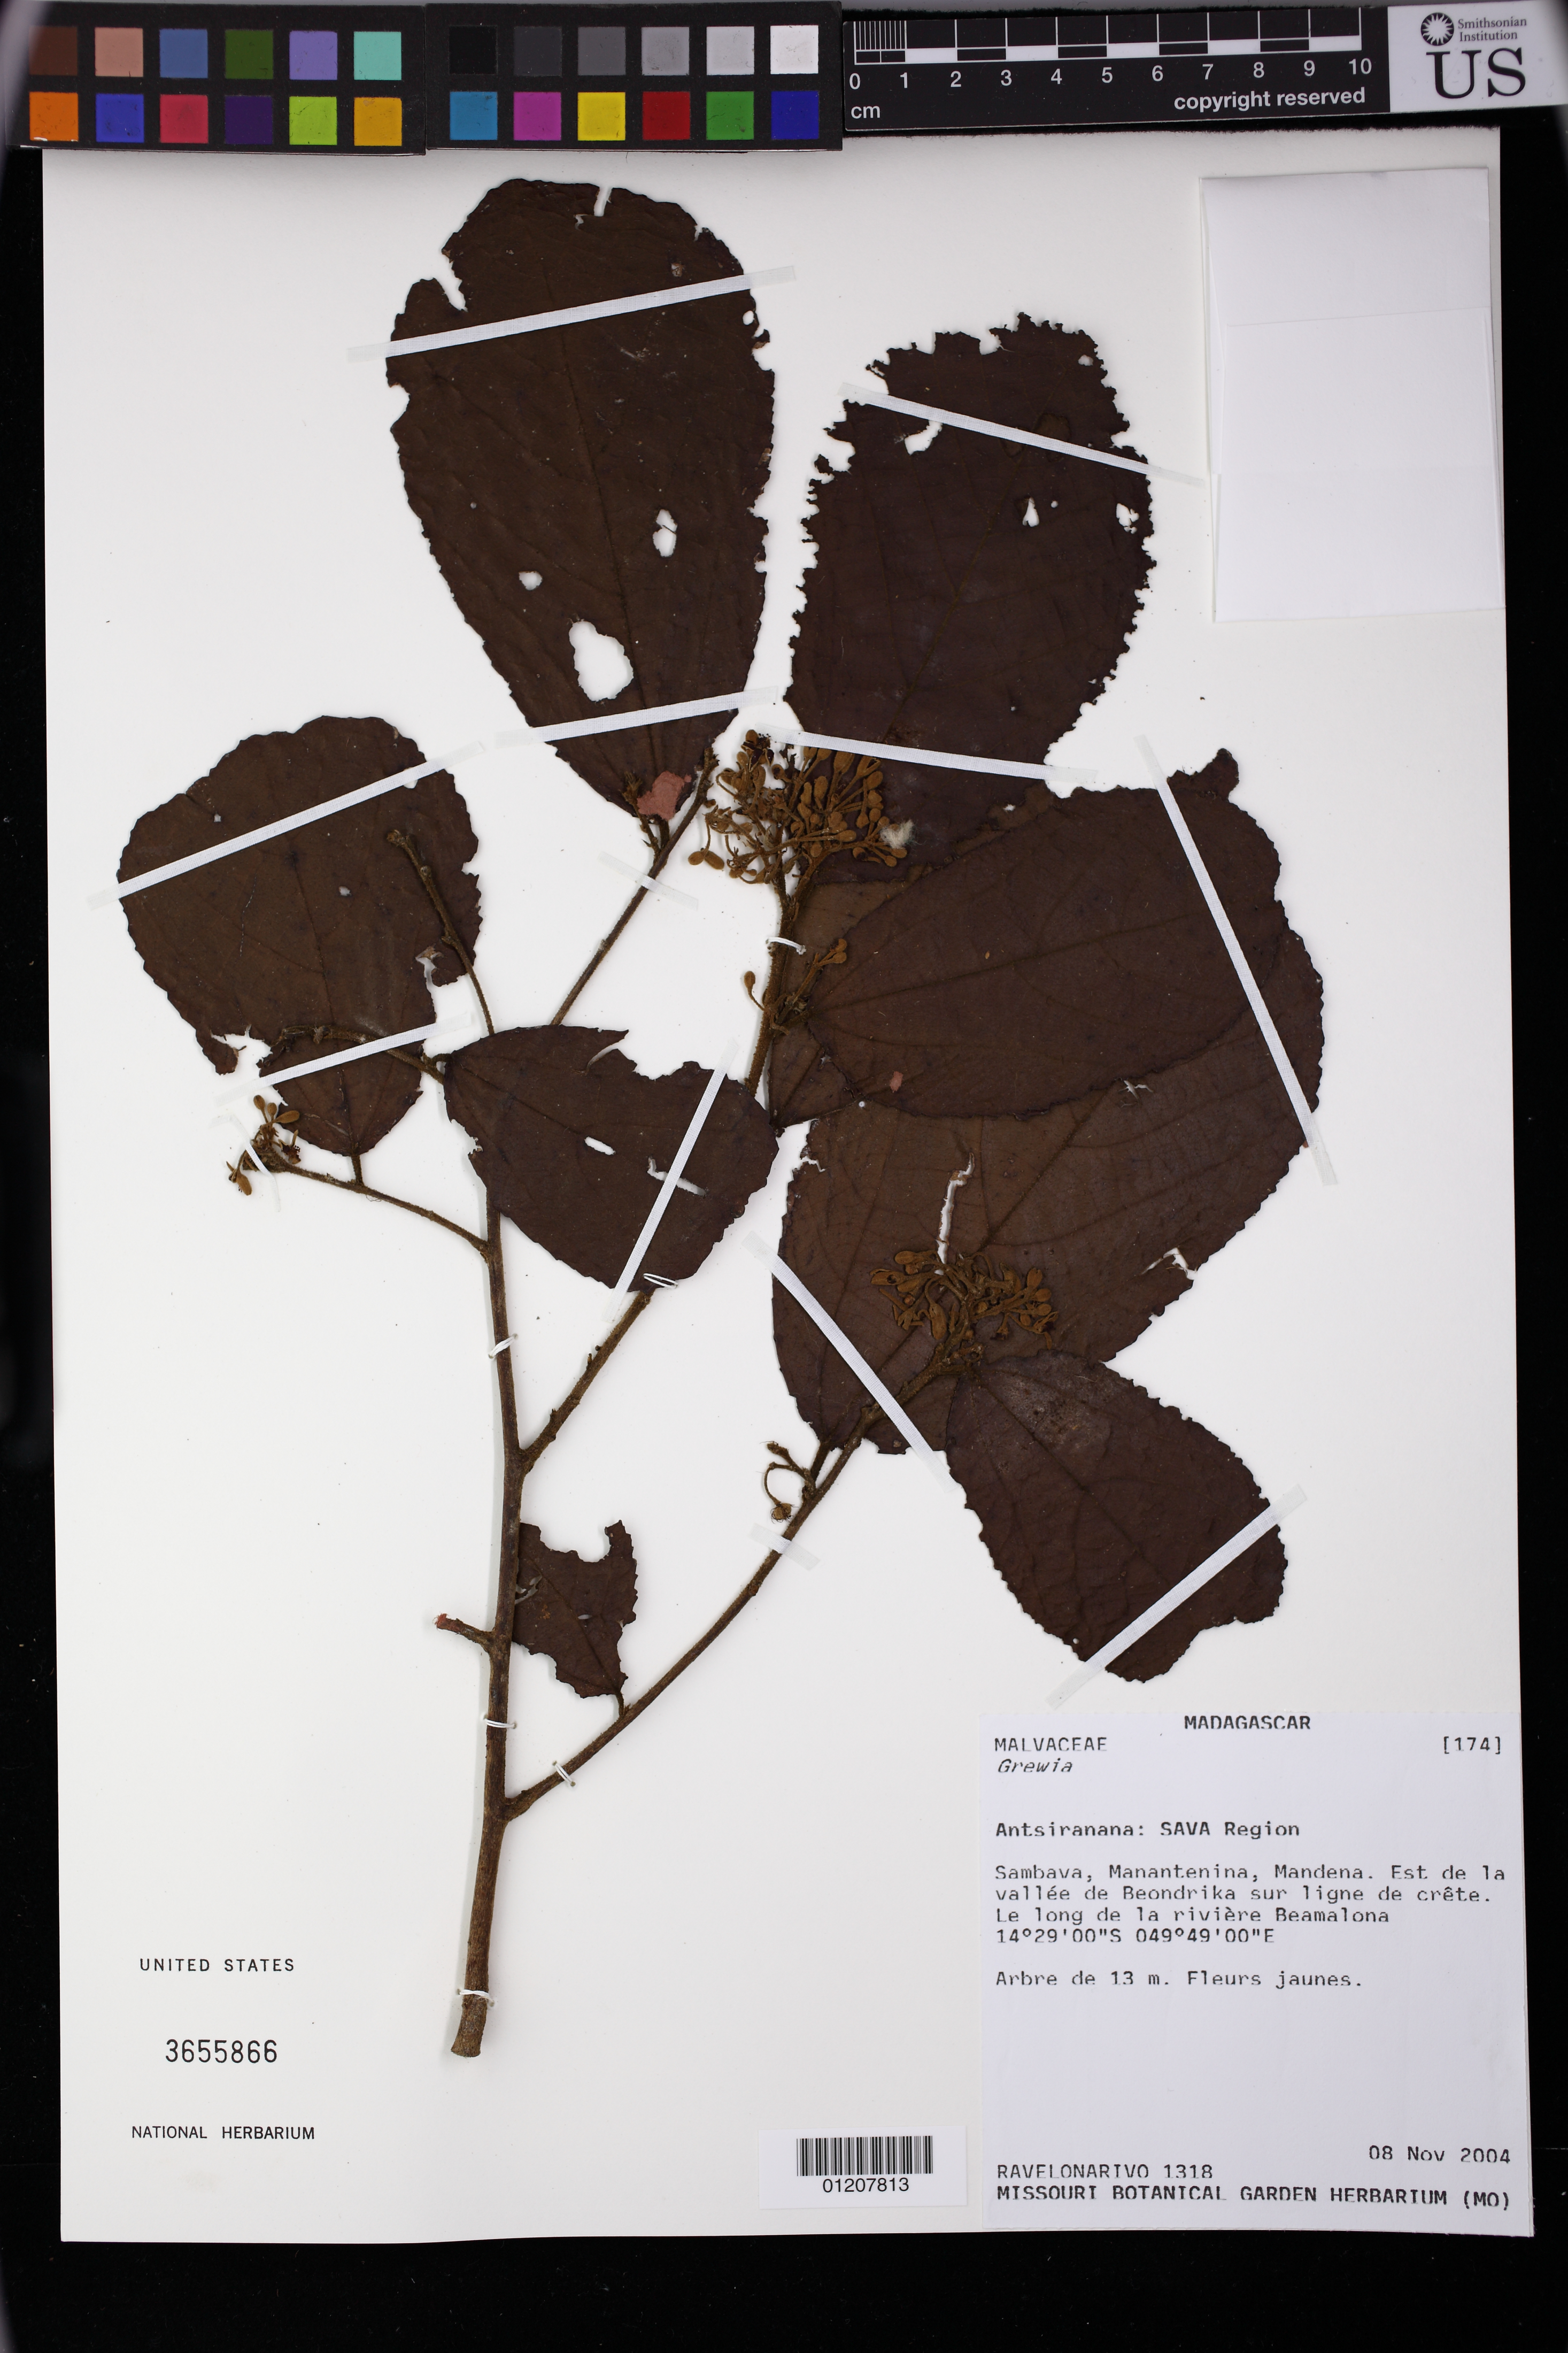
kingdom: Plantae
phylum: Tracheophyta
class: Magnoliopsida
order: Malvales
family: Malvaceae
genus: Grewia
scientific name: Grewia apetala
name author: Juss.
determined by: Jourdain-Fievet, L.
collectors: D. Ravelonarivo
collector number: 1318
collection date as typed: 11 Aug 2004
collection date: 2004-08-11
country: Madagascar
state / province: Sava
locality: Antsiranana: Sava Region. Sambava, Manantenina, Mandena. Est de la vallée de Beondrika sur ligne de créte. Le long de la rivière Beamalona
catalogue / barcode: US 3655866